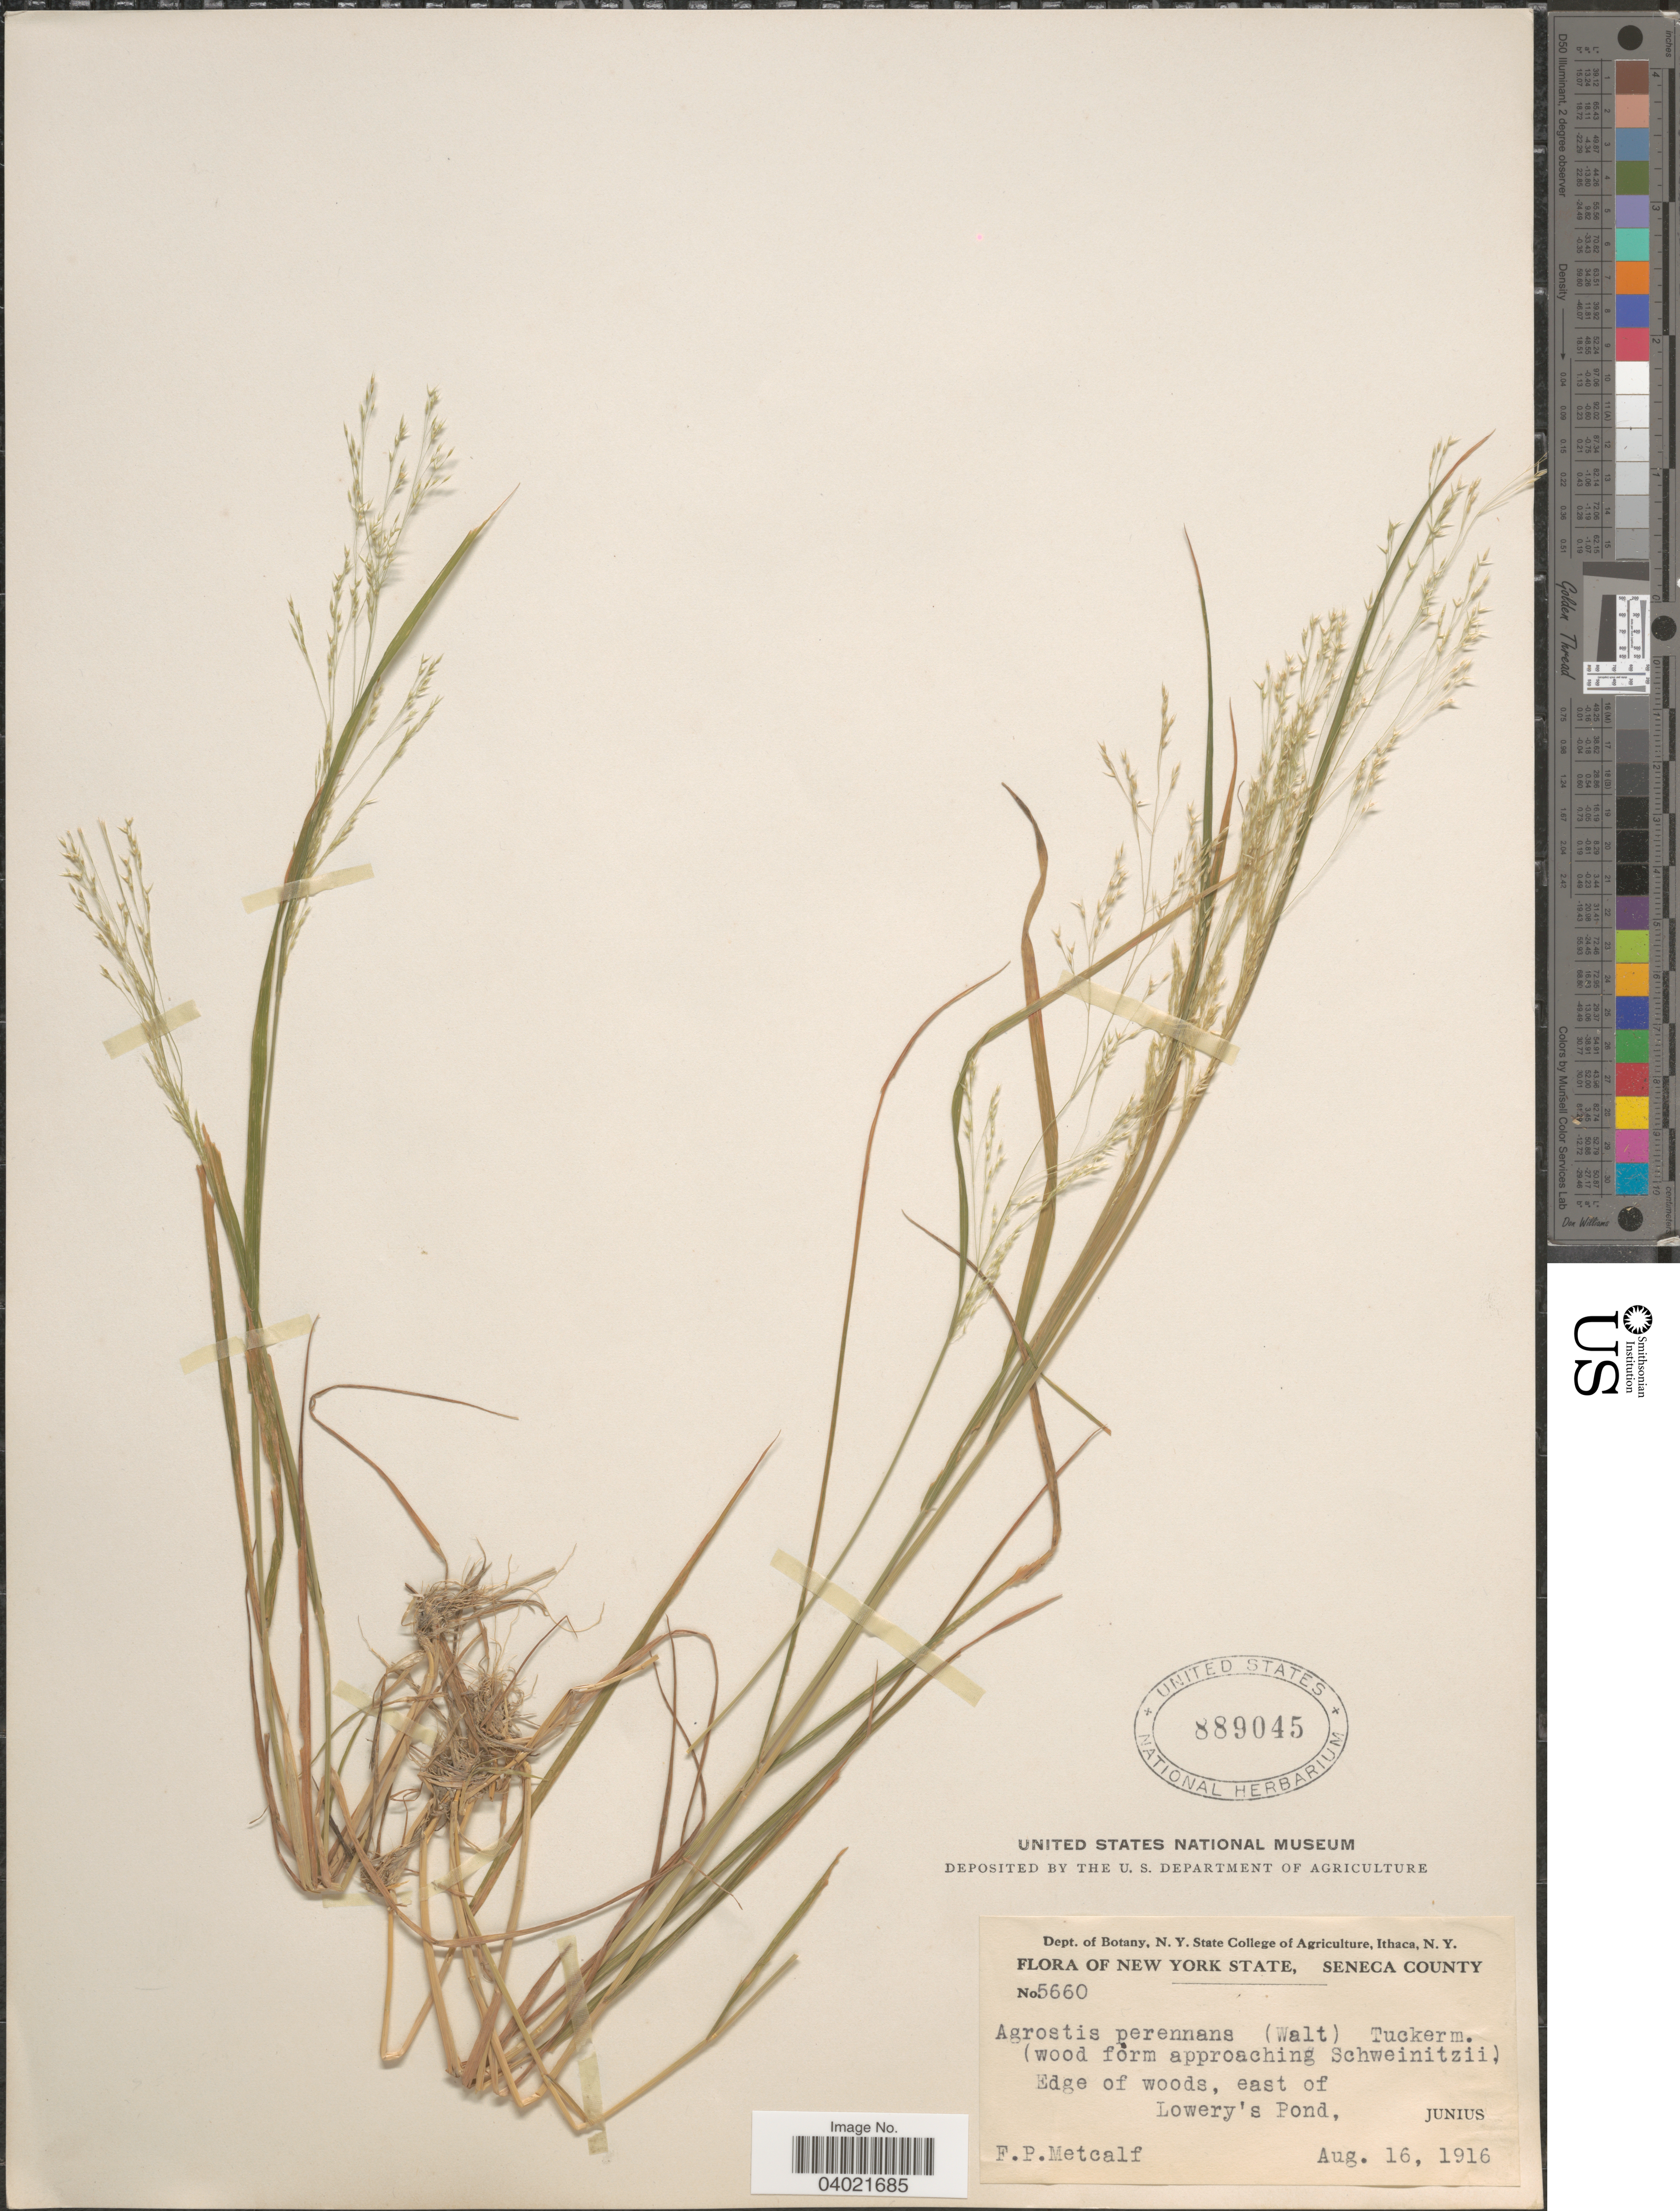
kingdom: Plantae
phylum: Tracheophyta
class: Liliopsida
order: Poales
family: Poaceae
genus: Agrostis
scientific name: Agrostis perennans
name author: (Walter) Tuck.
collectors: F. Metcalf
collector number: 5660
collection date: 1916-08-16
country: United States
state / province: New York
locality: Seneca County. Edge of woods, east of Lowery's Pond, Junius.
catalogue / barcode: US 889045